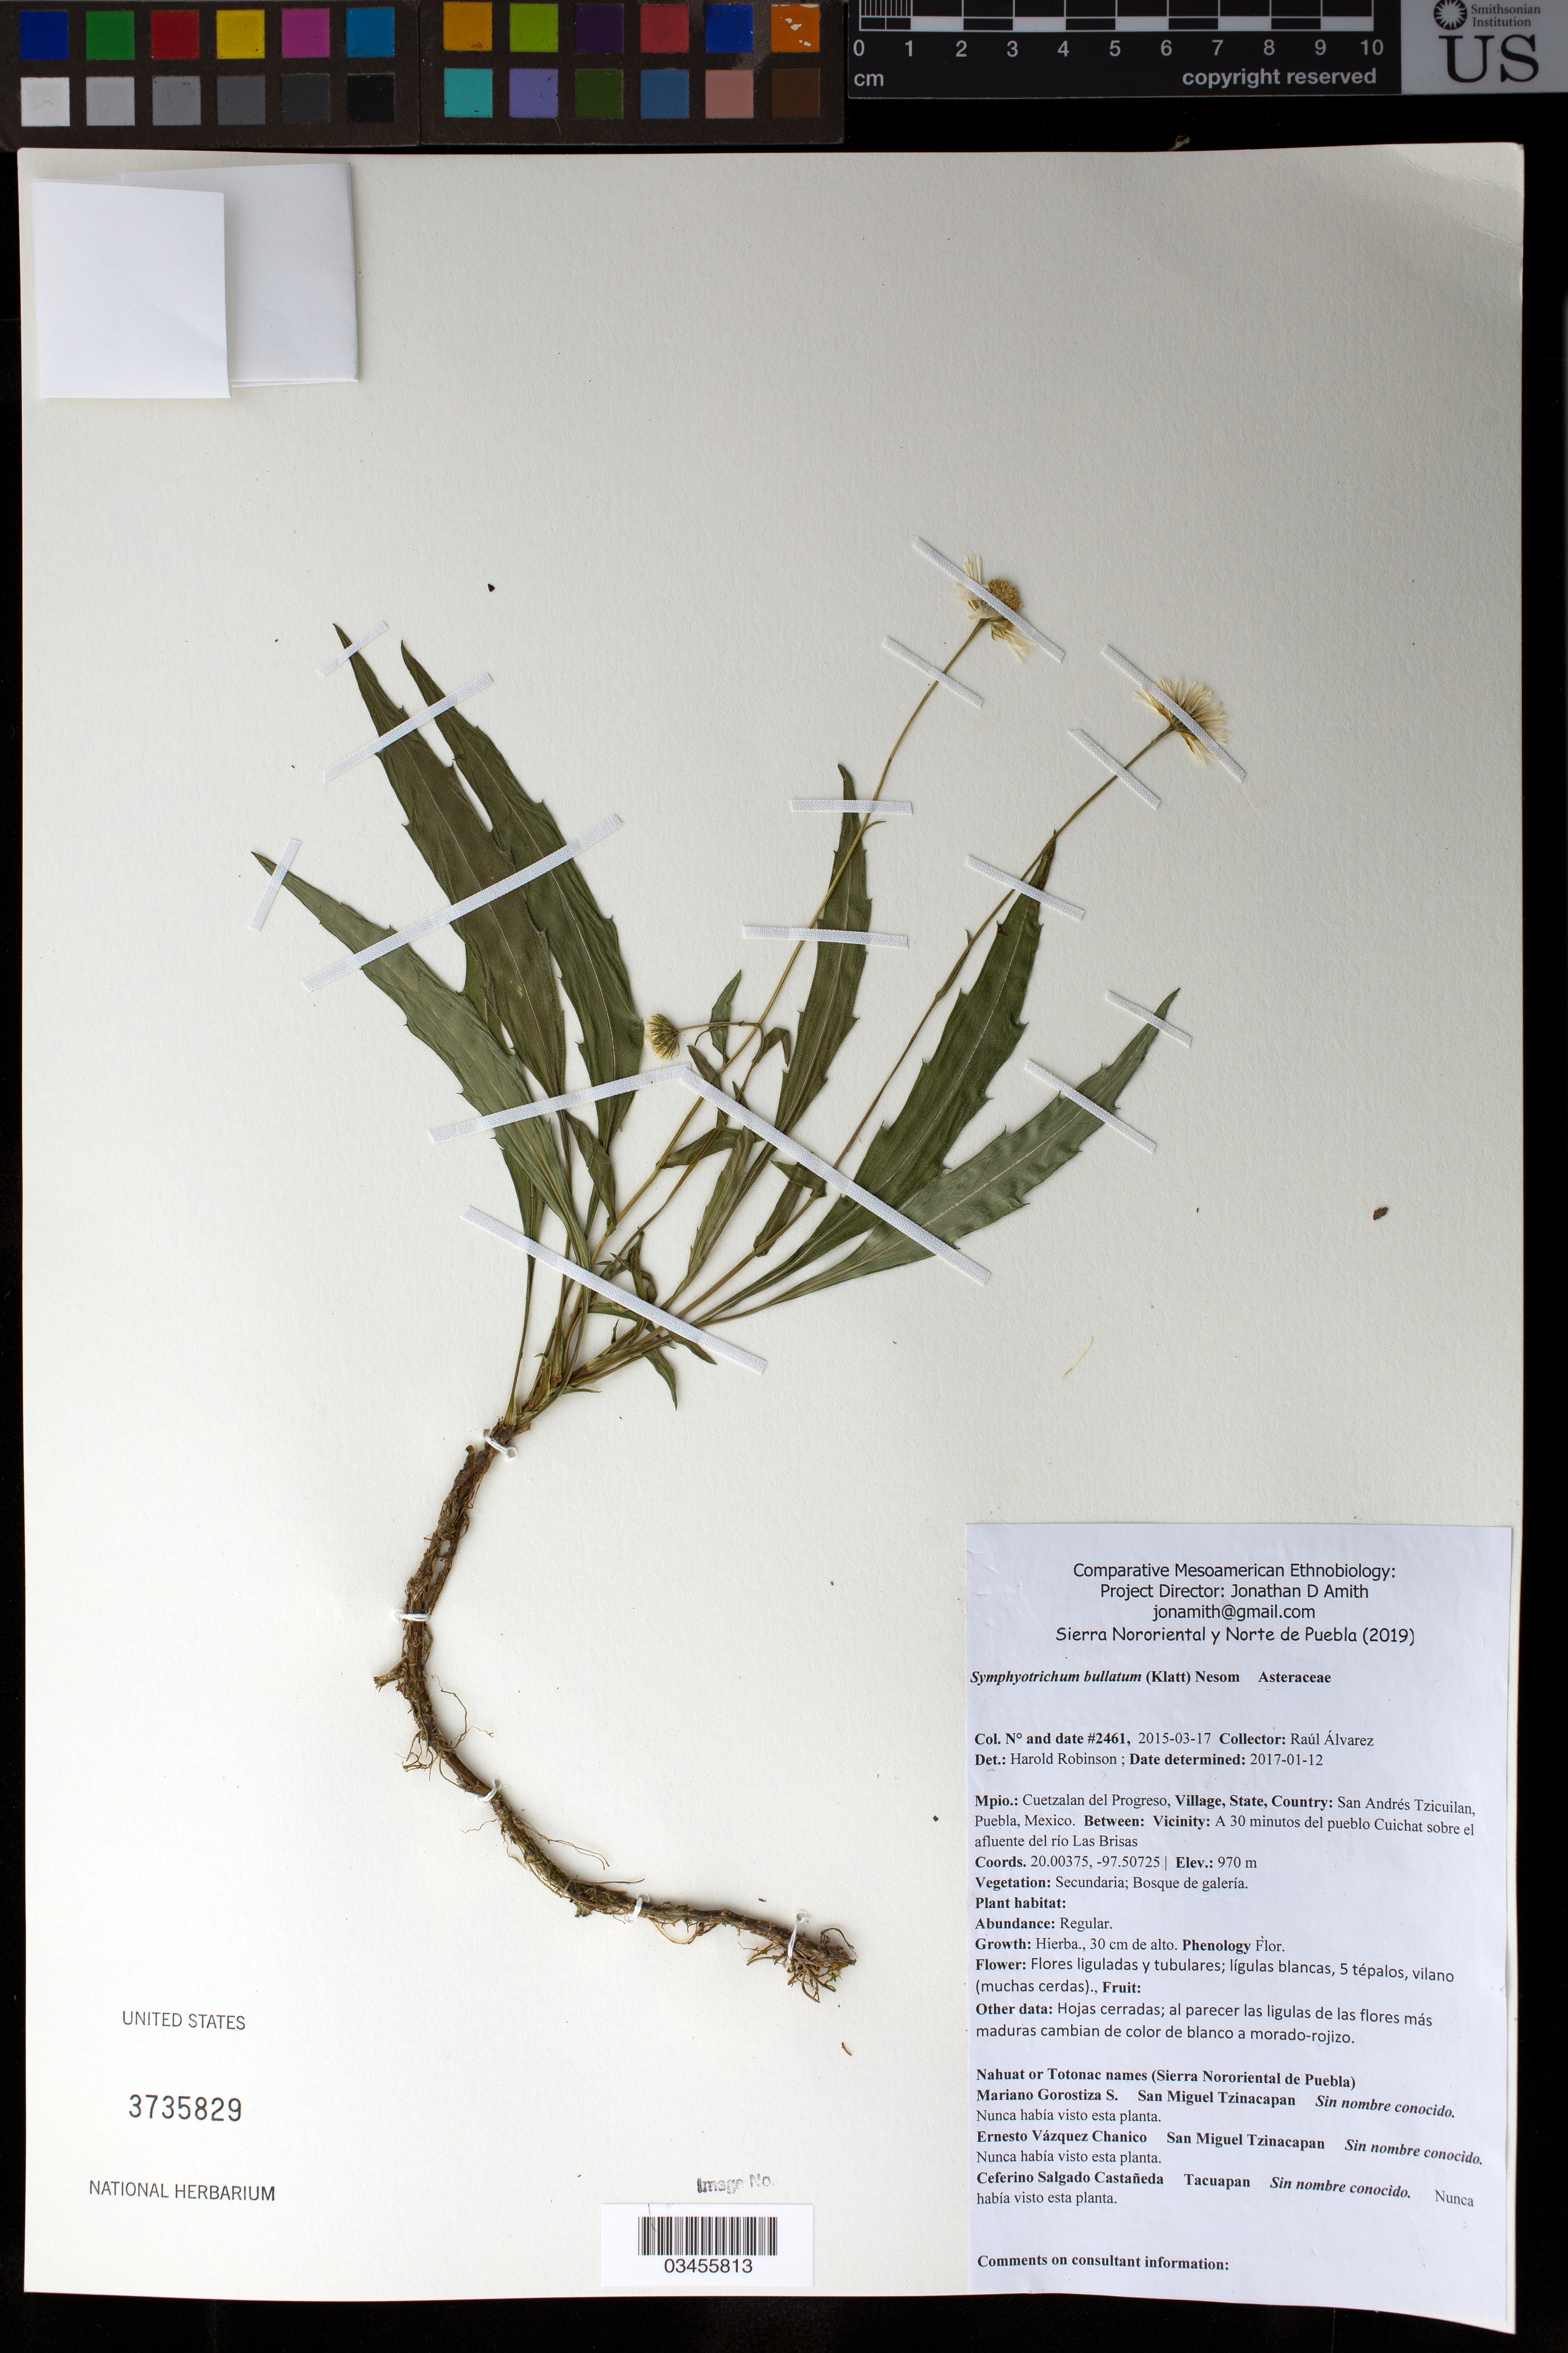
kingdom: Plantae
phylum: Tracheophyta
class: Magnoliopsida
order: Asterales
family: Asteraceae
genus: Symphyotrichum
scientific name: Symphyotrichum bullatum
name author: (Klatt) G.L. Nesom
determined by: Robinson, Harold E., (US)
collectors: R. Álvarez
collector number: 2461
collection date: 2015-03-17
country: México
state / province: Puebla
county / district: Cuetzalan del Progreso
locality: PUEBLO: San Andrés Tzicuilan; LOCALIDAD EXACTA: A 30 minutos del pueblo Cuichat sobre el afluente del río Las Brisas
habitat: Bosque de galería.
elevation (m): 970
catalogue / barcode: US 3735829